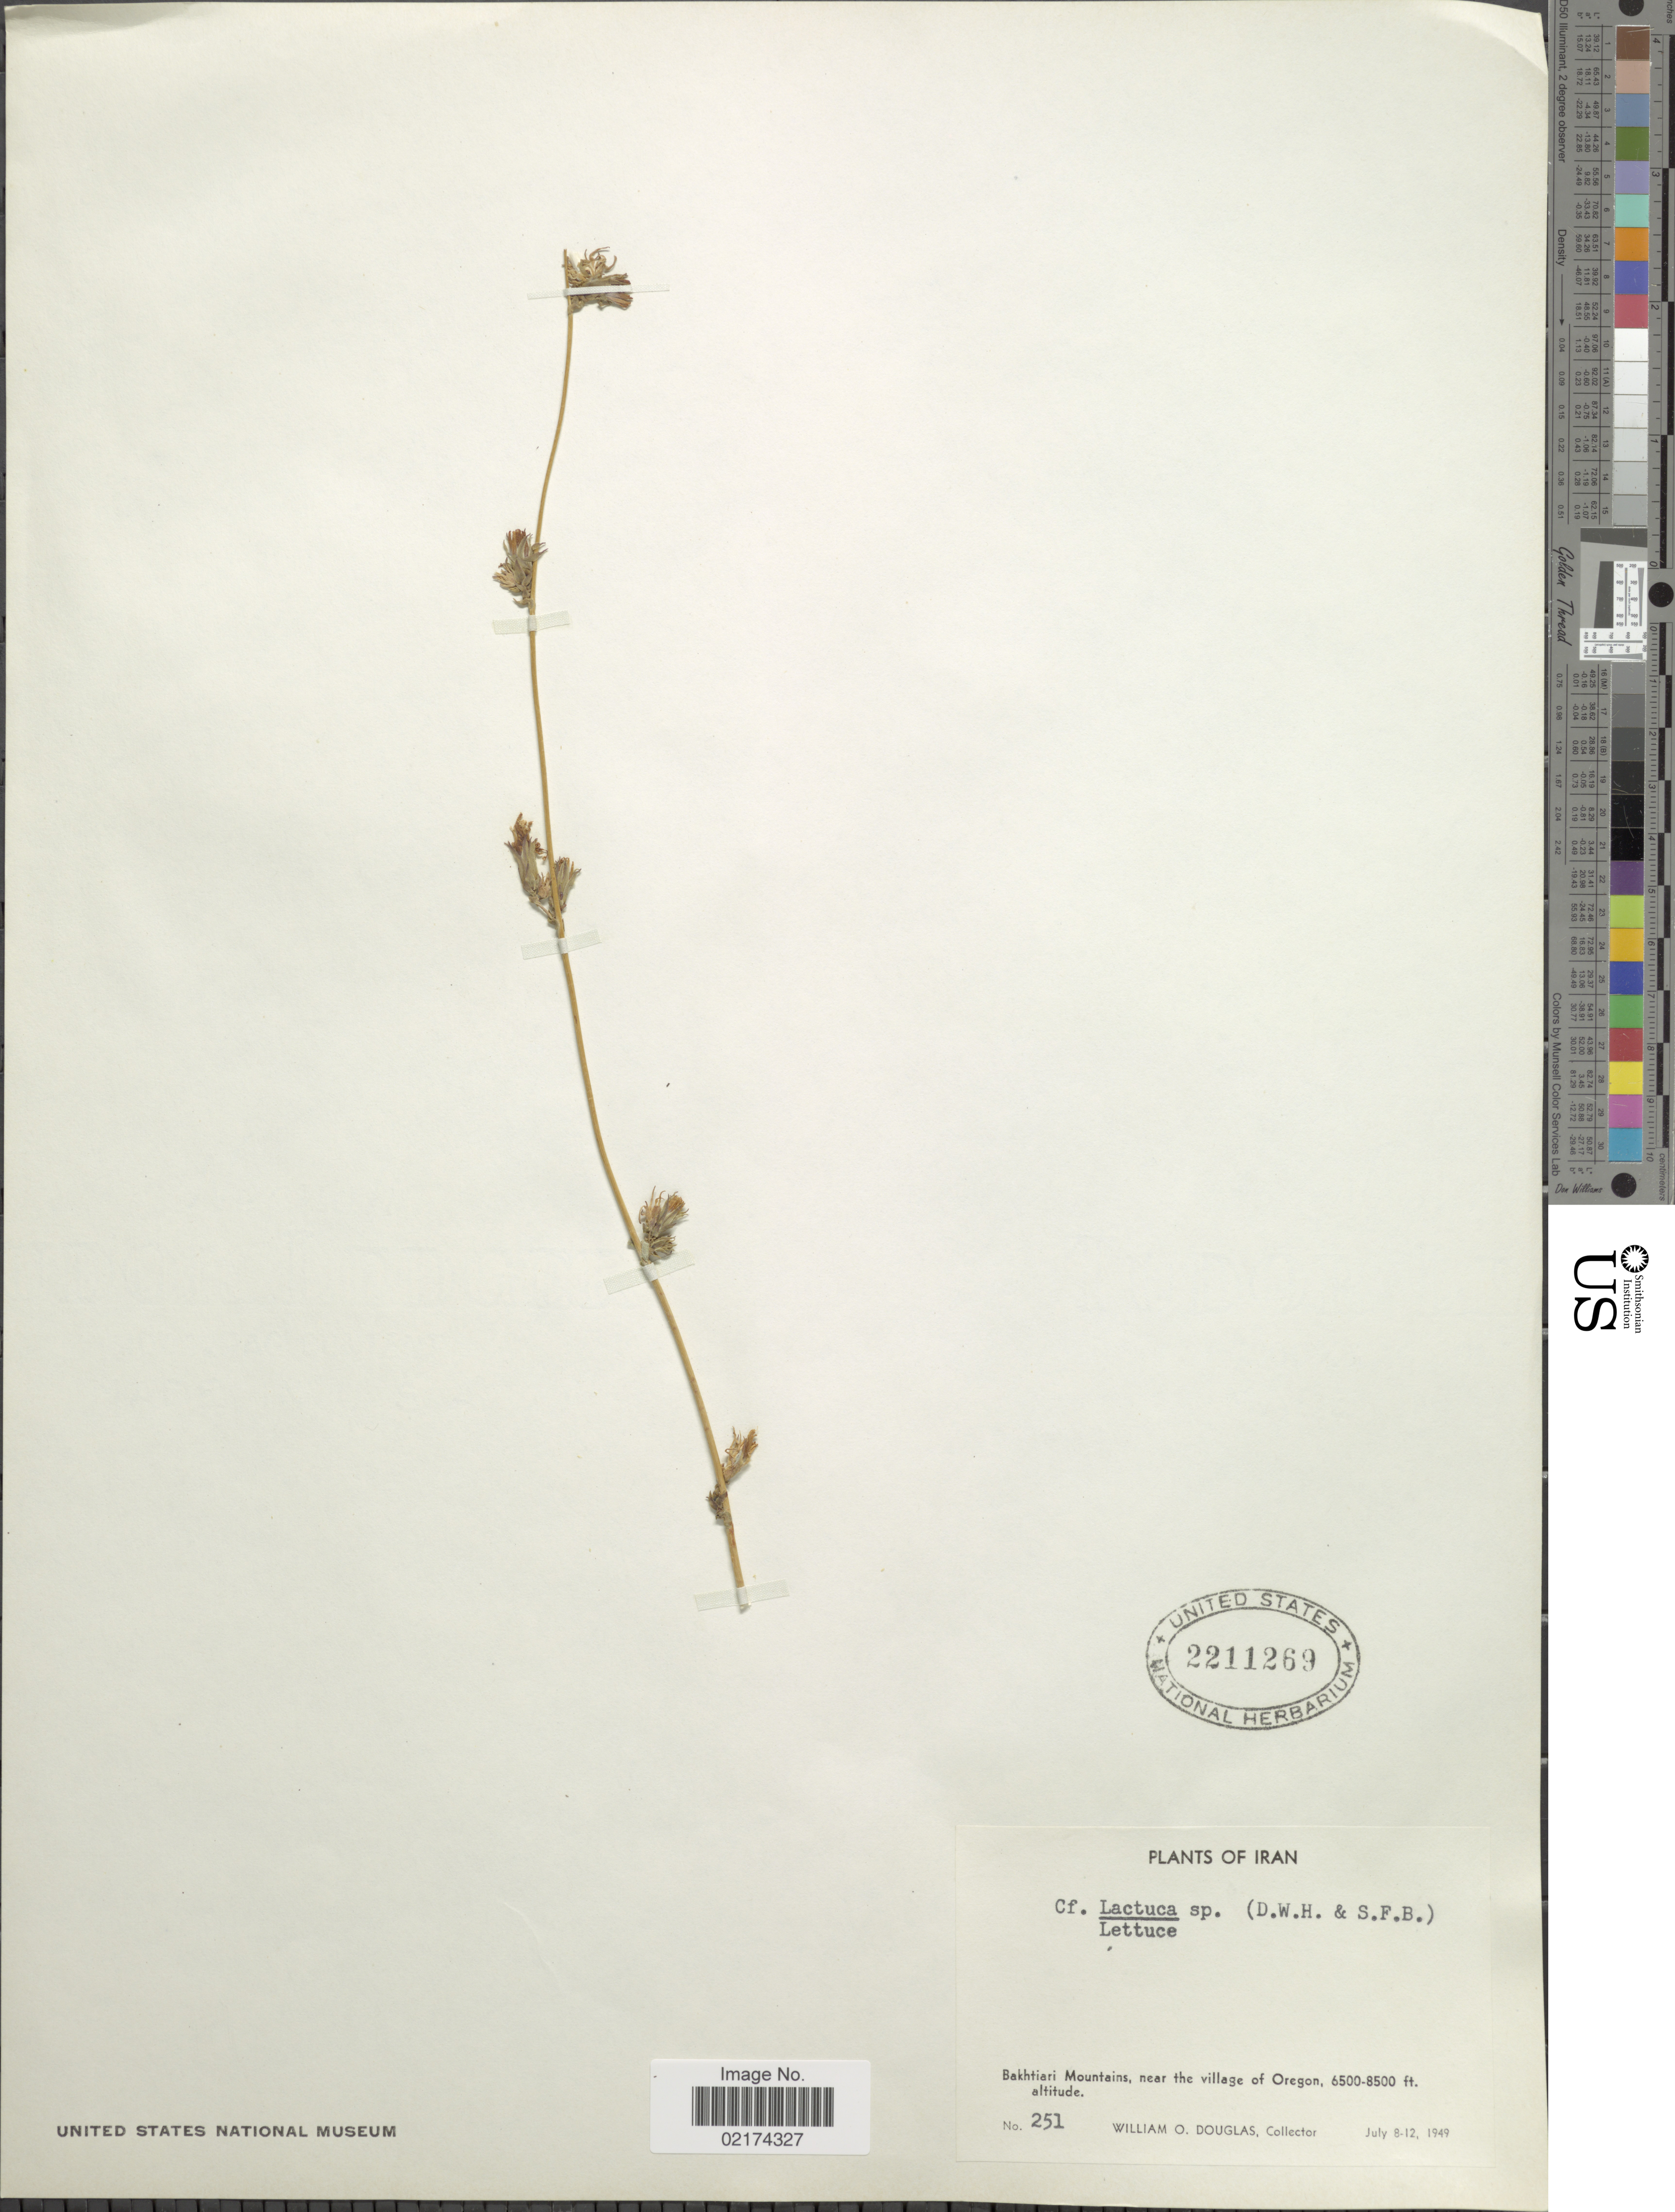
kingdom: Plantae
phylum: Tracheophyta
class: Magnoliopsida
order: Asterales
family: Asteraceae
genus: Lactuca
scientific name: Lactuca sp.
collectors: W. Douglas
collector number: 251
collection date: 1949-07-08/1949-07-12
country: Iran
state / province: Chahar Mahaal and Bakhtiari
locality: Bakhtiari Mountains, near the village of Oregon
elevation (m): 1981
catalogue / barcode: US 2211269